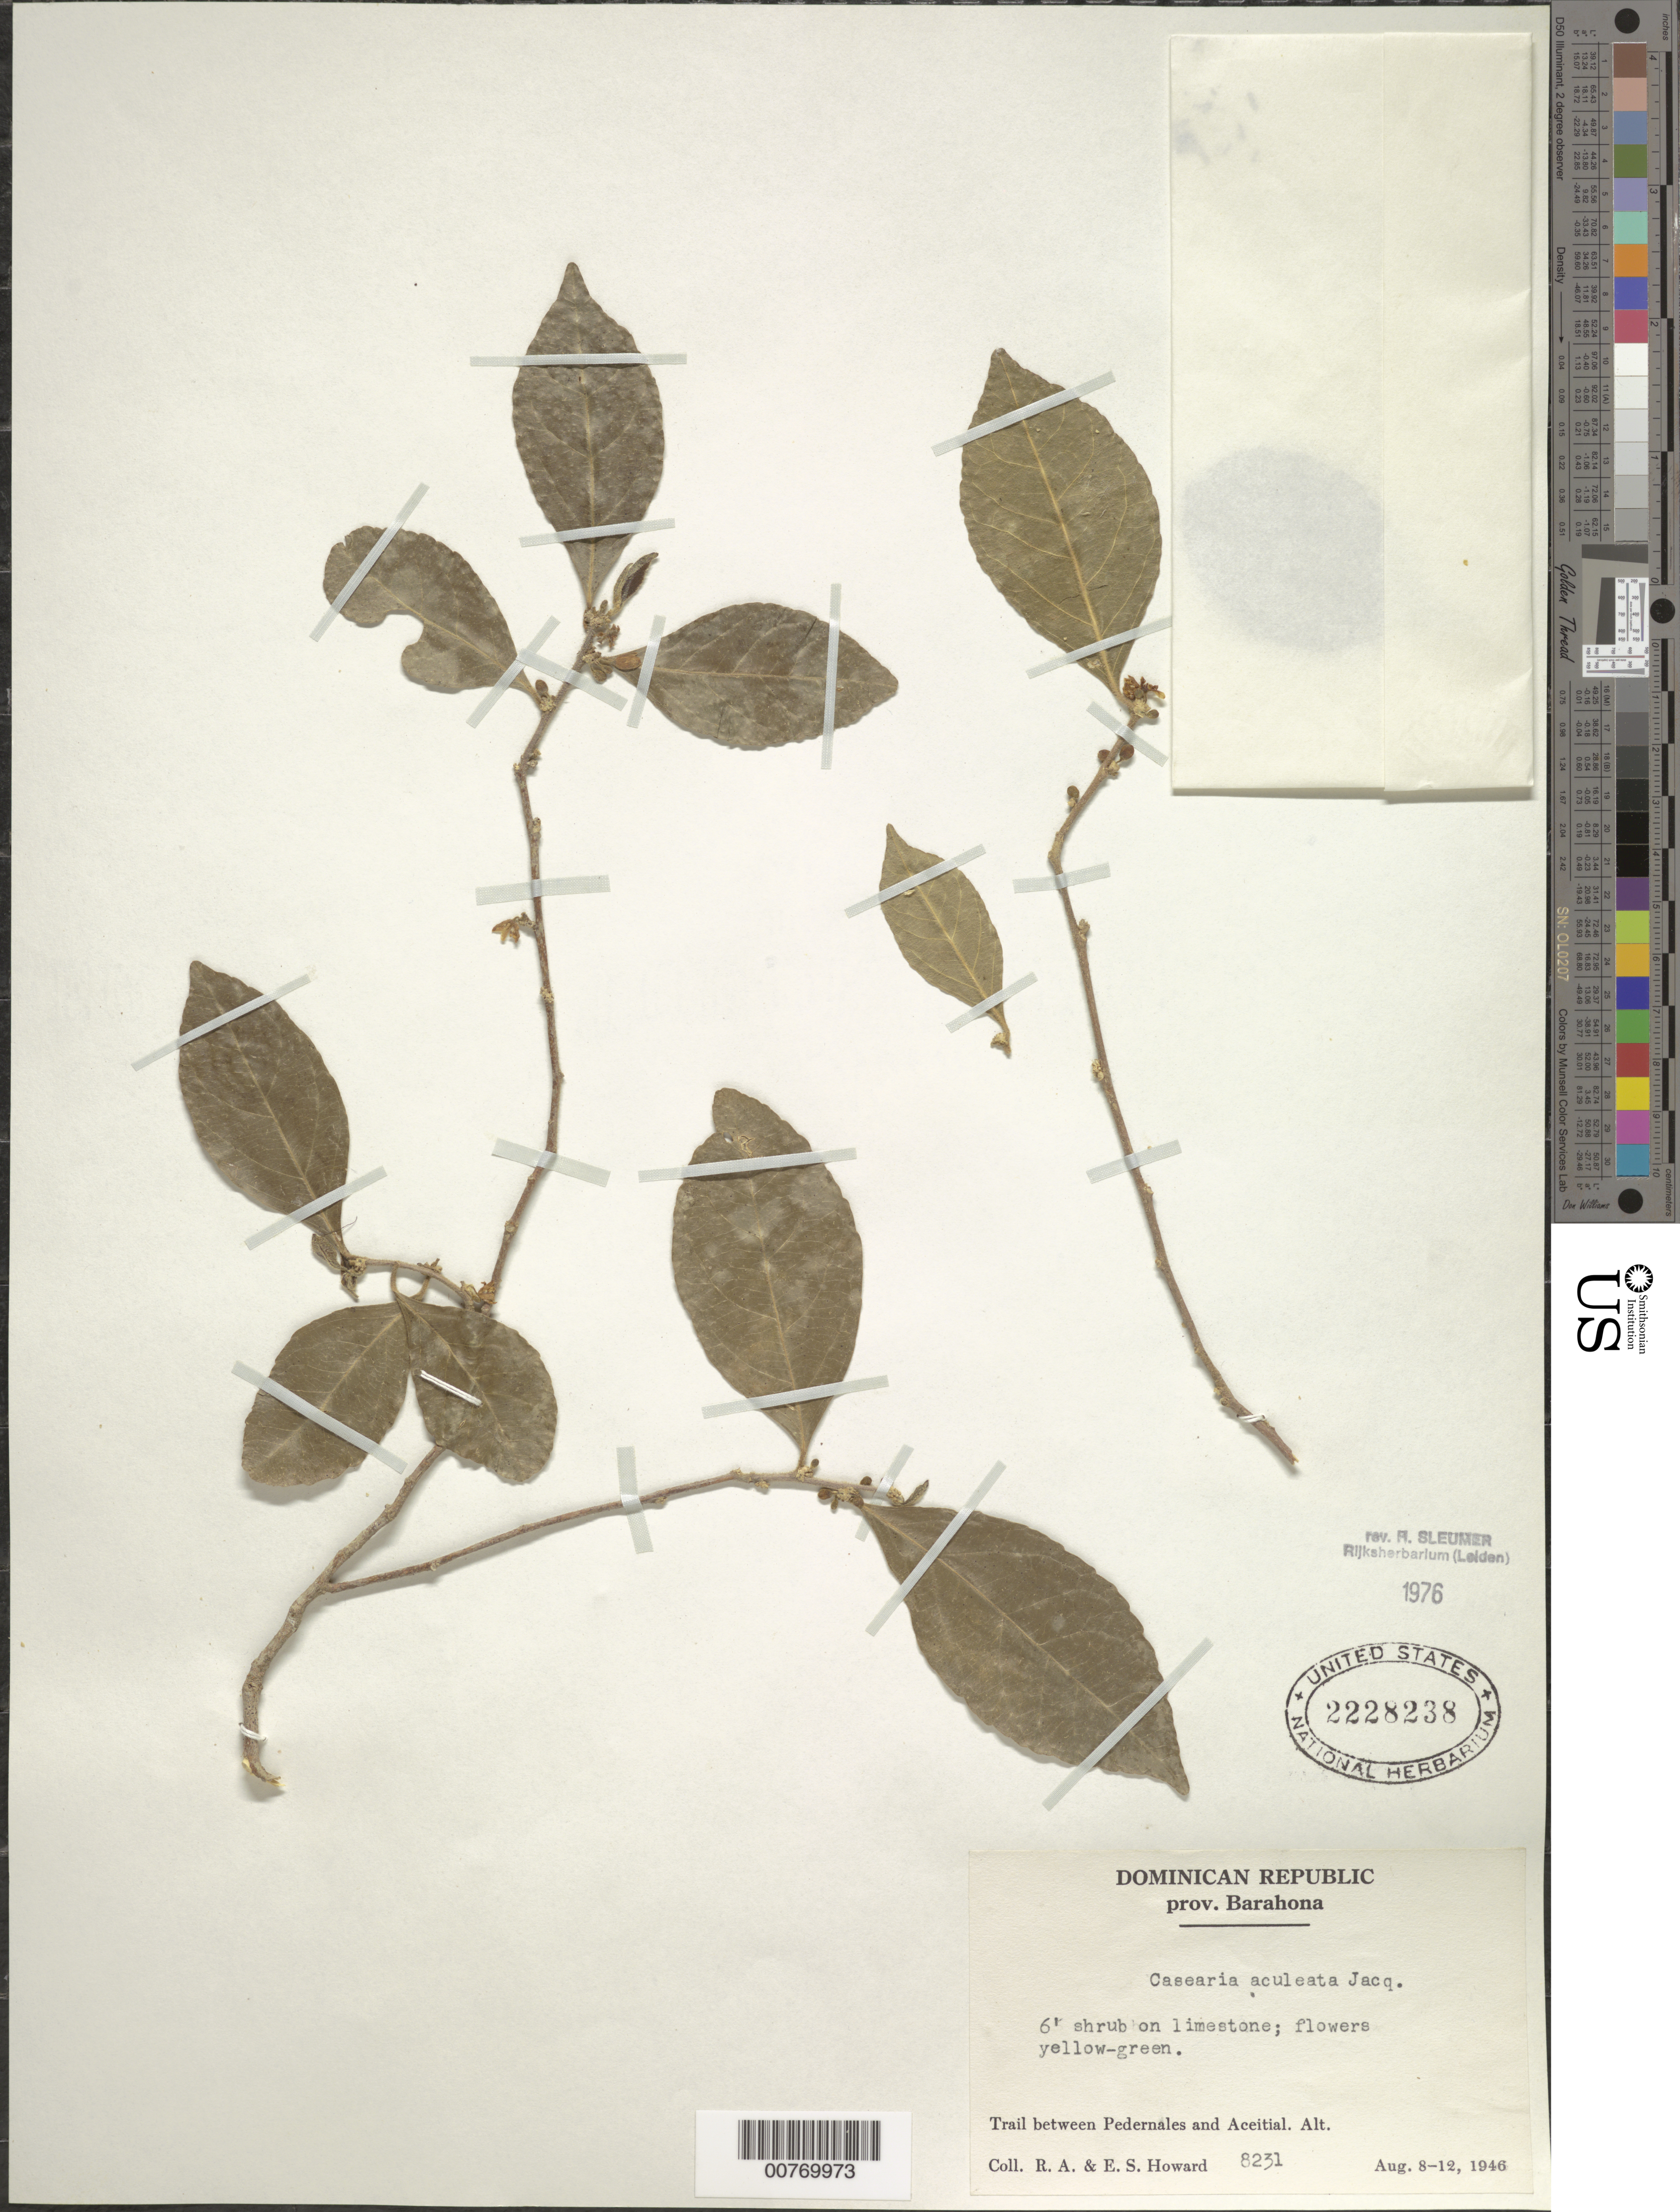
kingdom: Plantae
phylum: Tracheophyta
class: Magnoliopsida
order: Malpighiales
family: Salicaceae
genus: Casearia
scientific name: Casearia aculeata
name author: Jacq.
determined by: Sleumer, H. O.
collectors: R. A. Howard & E. S. Howard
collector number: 8231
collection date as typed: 08 Aug 1946 to 12 Aug 1946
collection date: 1946-08-08/1946-08-12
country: Dominican Republic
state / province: Barahona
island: Hispaniola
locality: Trail between Pedernales and Aceitial.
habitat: On limestone.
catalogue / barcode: US 2228238